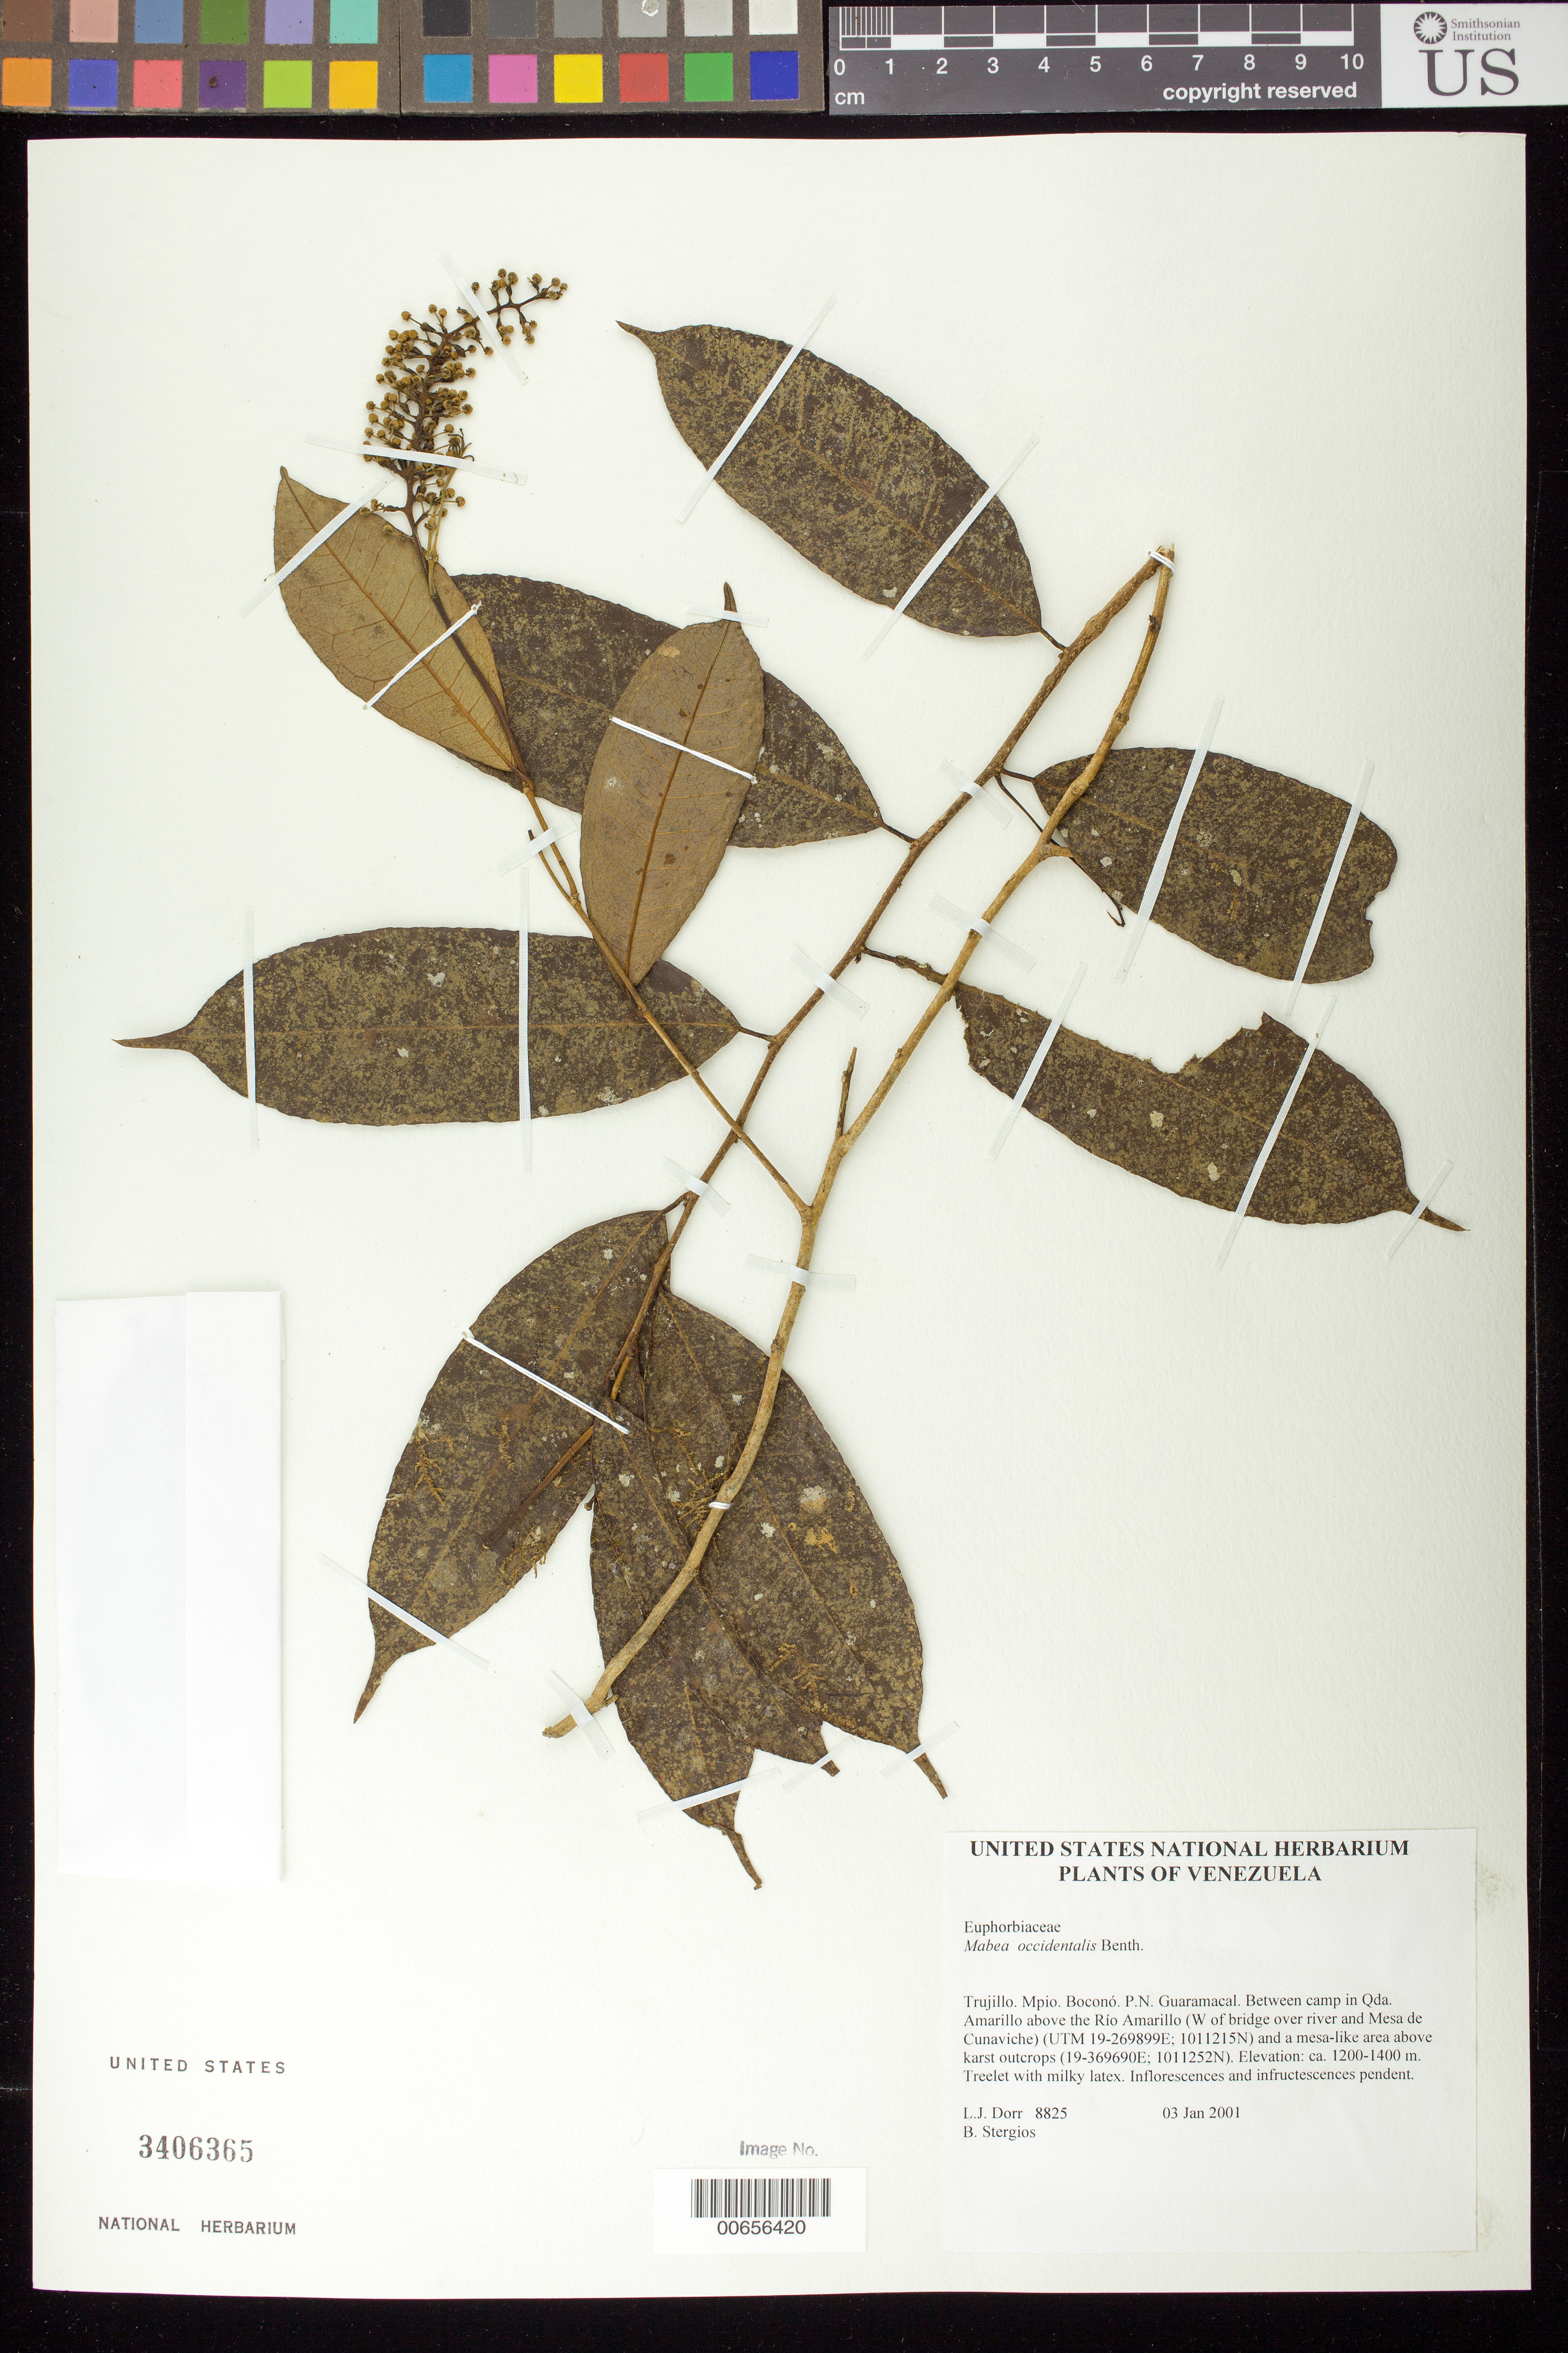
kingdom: Plantae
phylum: Tracheophyta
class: Magnoliopsida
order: Malpighiales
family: Euphorbiaceae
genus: Mabea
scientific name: Mabea occidentalis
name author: Benth.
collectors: L. J. Dorr & B. G. Stergios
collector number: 8825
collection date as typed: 03 Jan 2001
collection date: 2001-01-03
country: Venezuela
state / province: Trujillo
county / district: Boconó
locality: Parque Nacional Guaramacal. Between camp in Qda Amarillo above Río Amarillo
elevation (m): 1200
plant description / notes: CTES, MO, PORT, US, VEN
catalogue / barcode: US 3406365